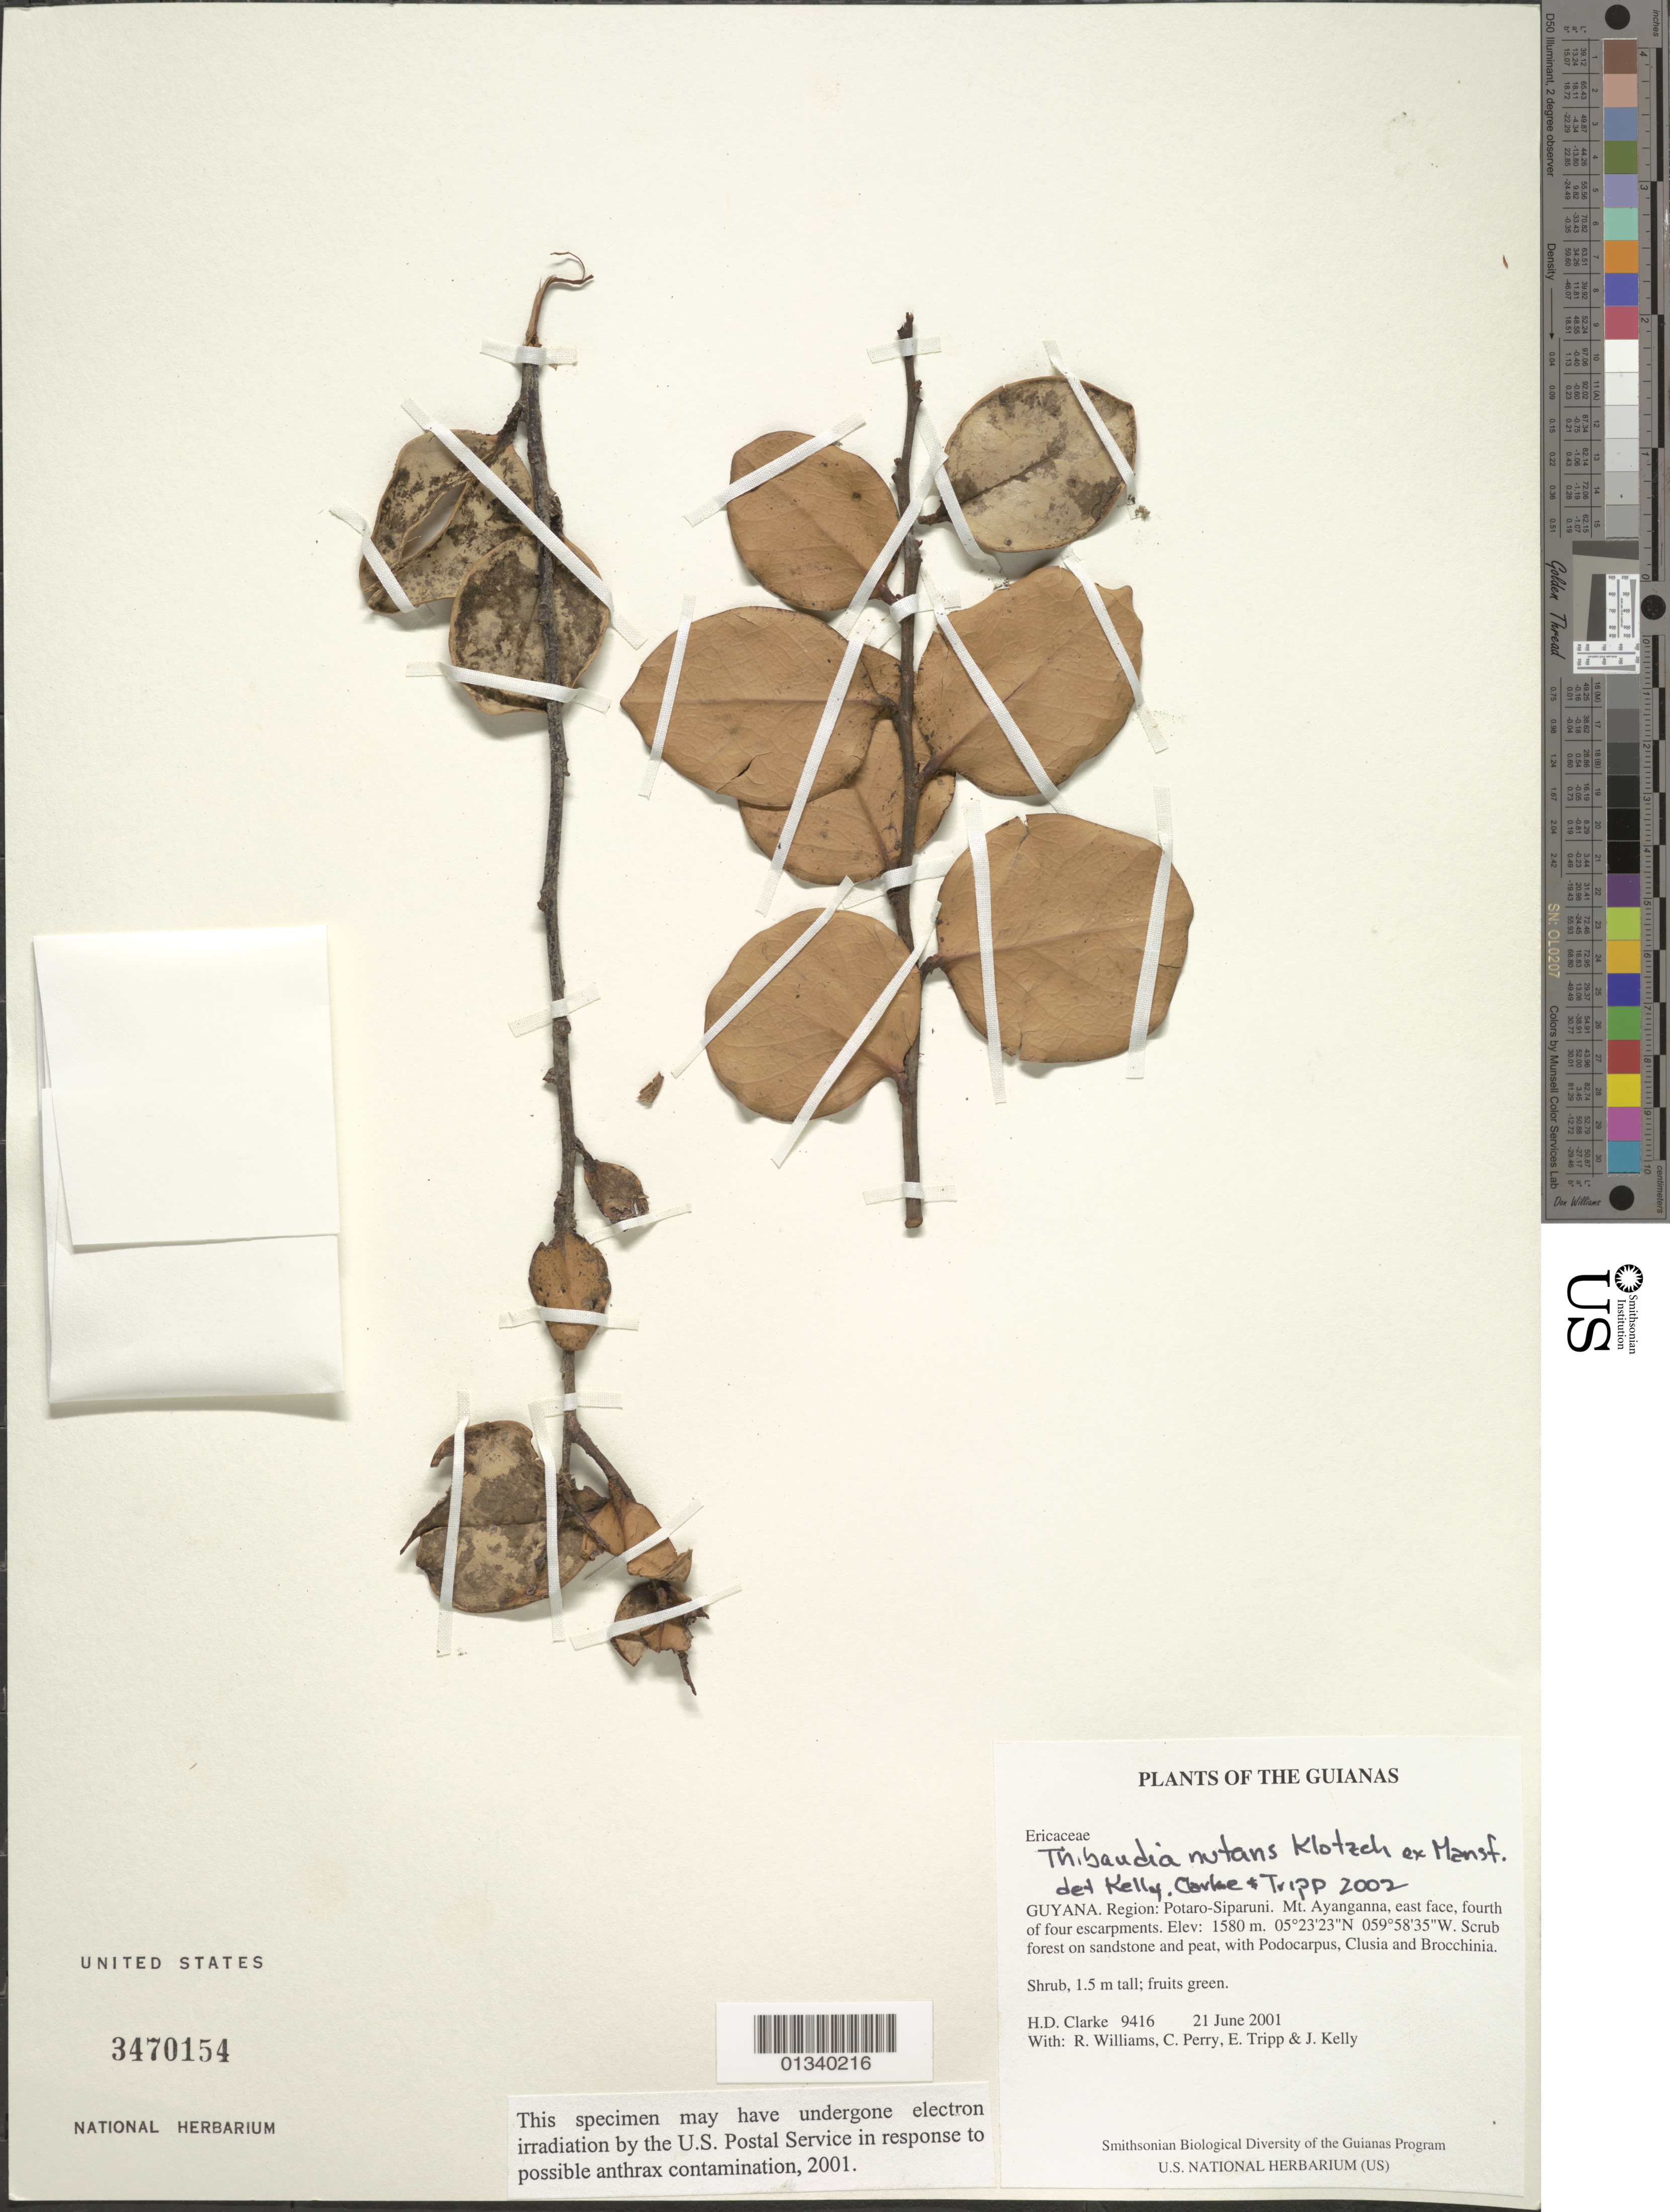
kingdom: Plantae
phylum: Tracheophyta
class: Magnoliopsida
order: Ericales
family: Ericaceae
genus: Thibaudia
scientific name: Thibaudia nutans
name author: Klotzsch ex Mansf.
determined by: Kelly, J.; Clarke, H. D.; Tripp, E. A.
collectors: H. D. Clarke, R. Williams, C. Perry, E. Tripp & J. Kelly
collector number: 9416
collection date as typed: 21 June 2001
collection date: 2001-06-21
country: Guyana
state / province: Potaro-Siparuni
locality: Mt. Ayanganna, east face, fourth of four escarpments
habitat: Scrub forest on sandstone and peat, with Podocarpus, Clusia and Brocchinia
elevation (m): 1580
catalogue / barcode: US 3470154